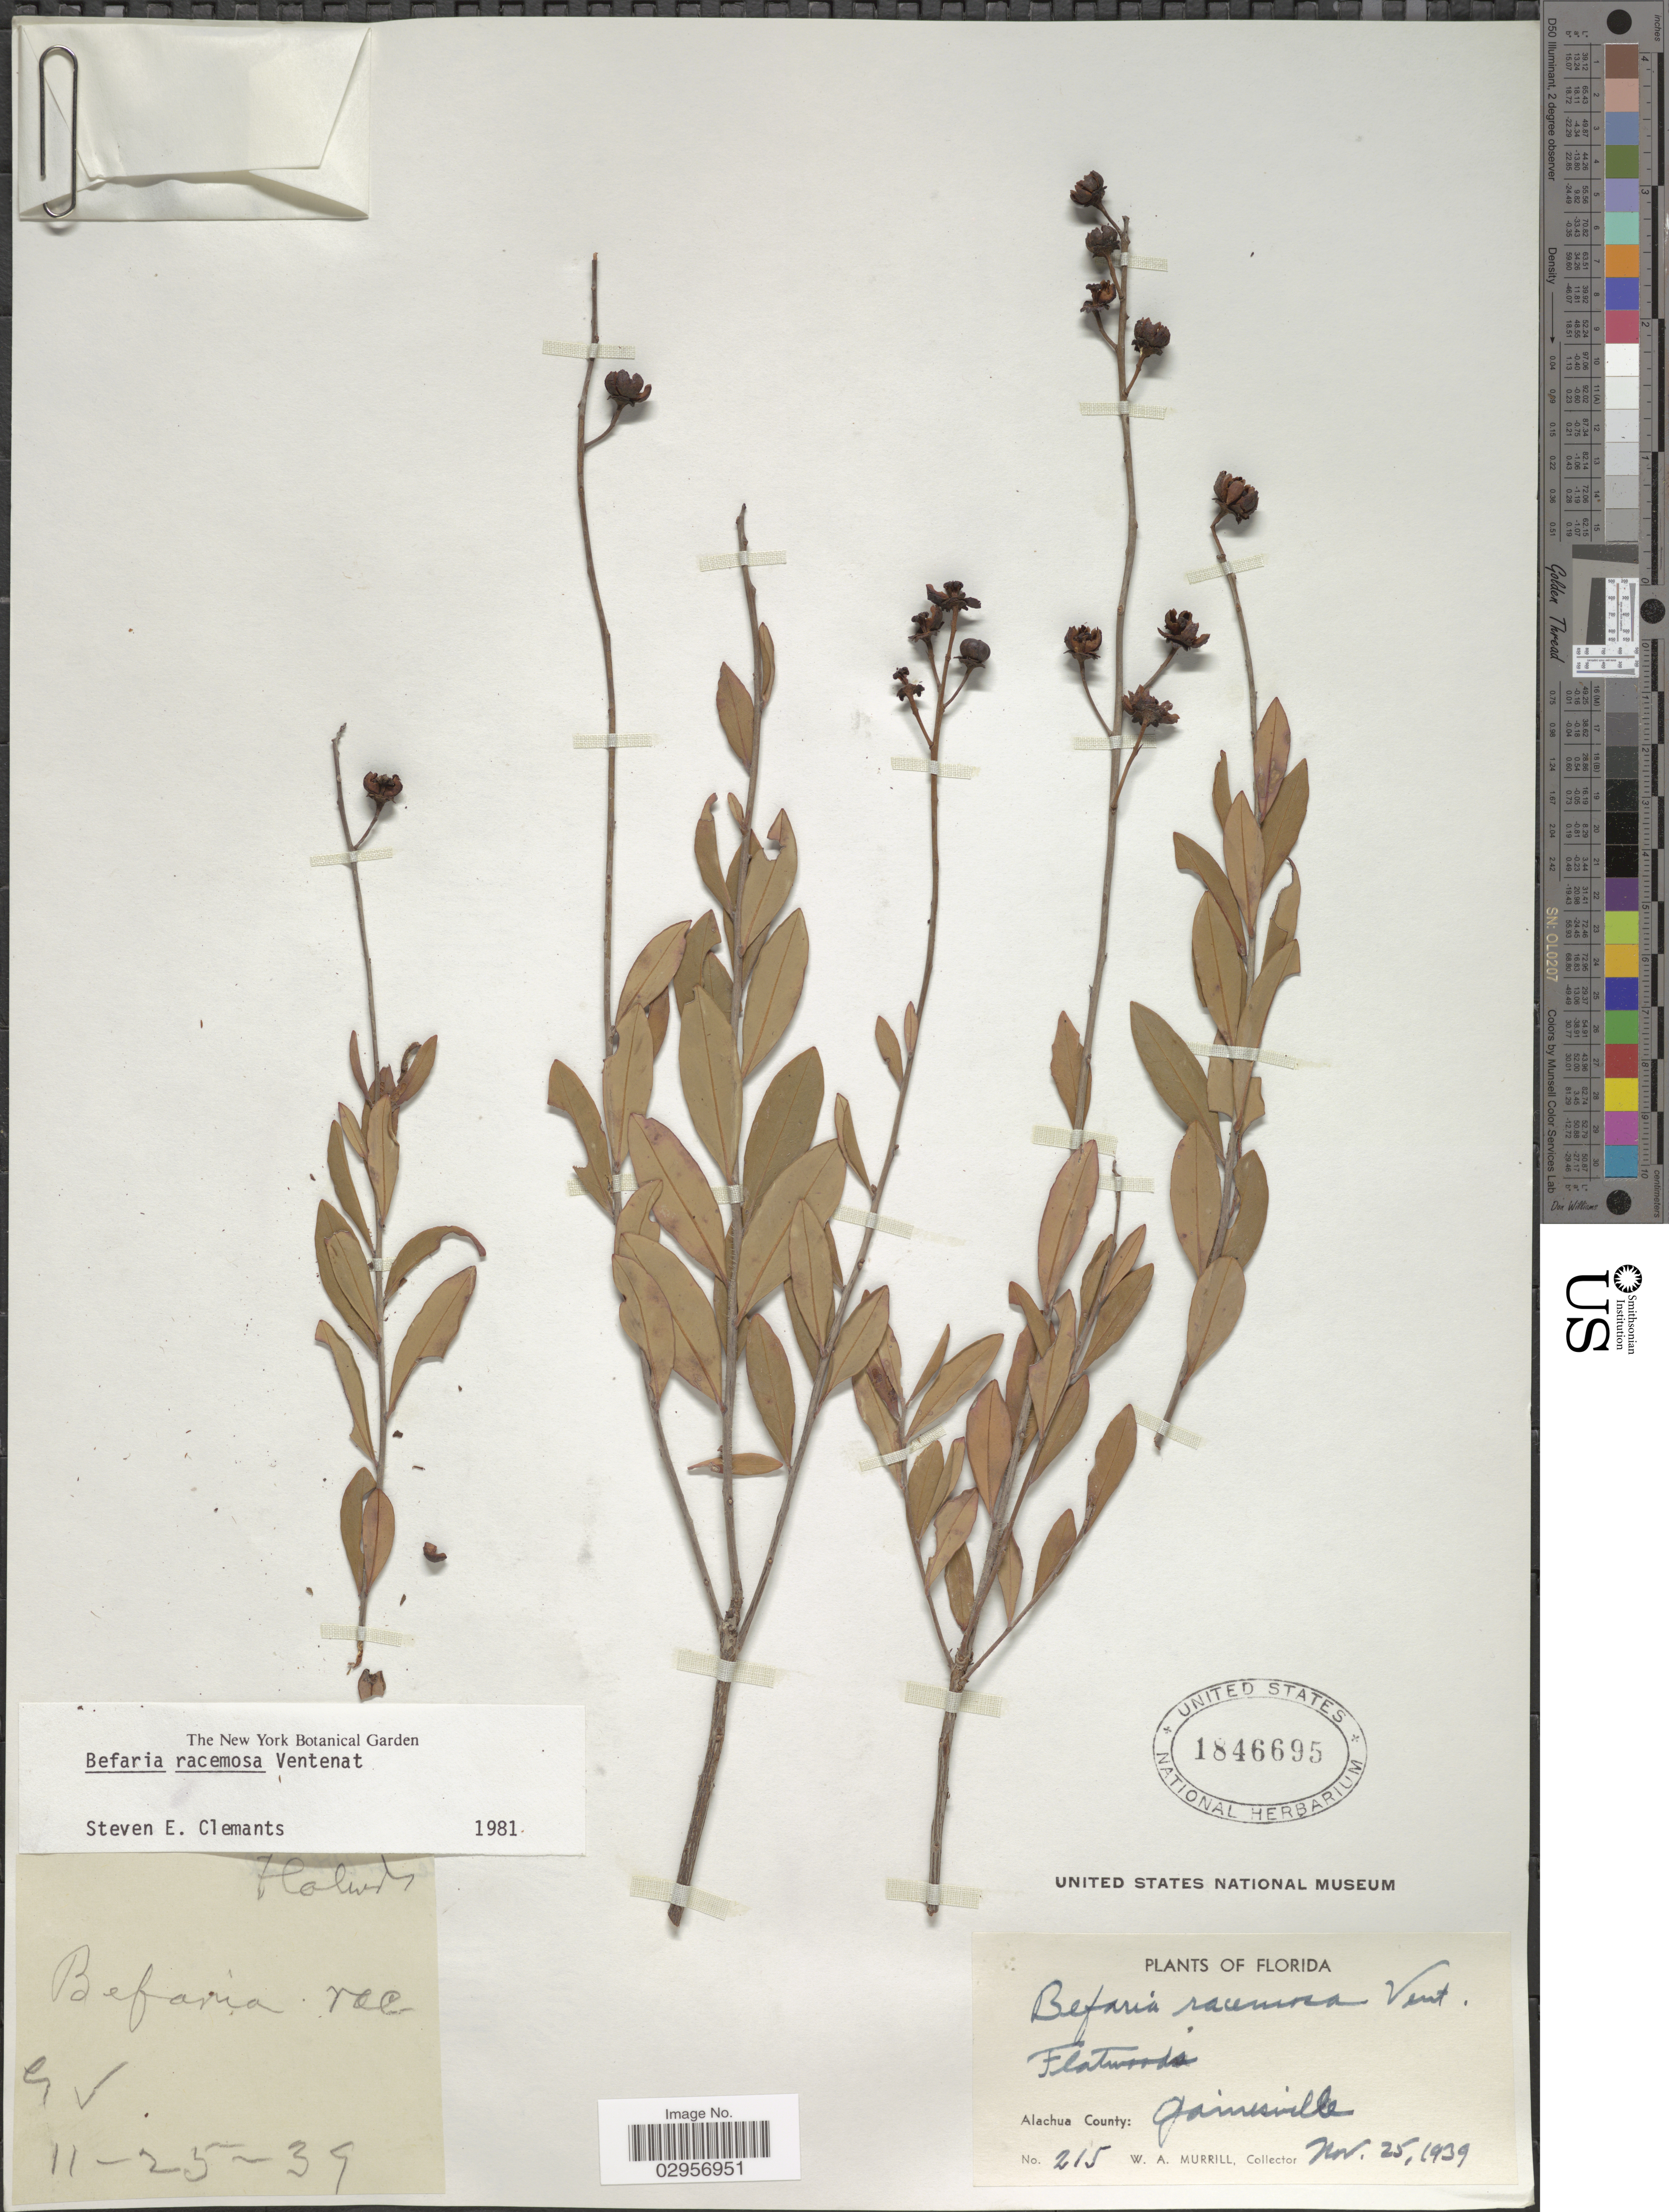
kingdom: Plantae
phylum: Tracheophyta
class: Magnoliopsida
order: Ericales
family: Ericaceae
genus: Bejaria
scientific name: Bejaria racemosa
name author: Vent.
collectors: W. A. Murrill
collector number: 215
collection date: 1939-11-25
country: United States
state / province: Florida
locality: Alachua County: Gainesville.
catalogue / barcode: US 1846695